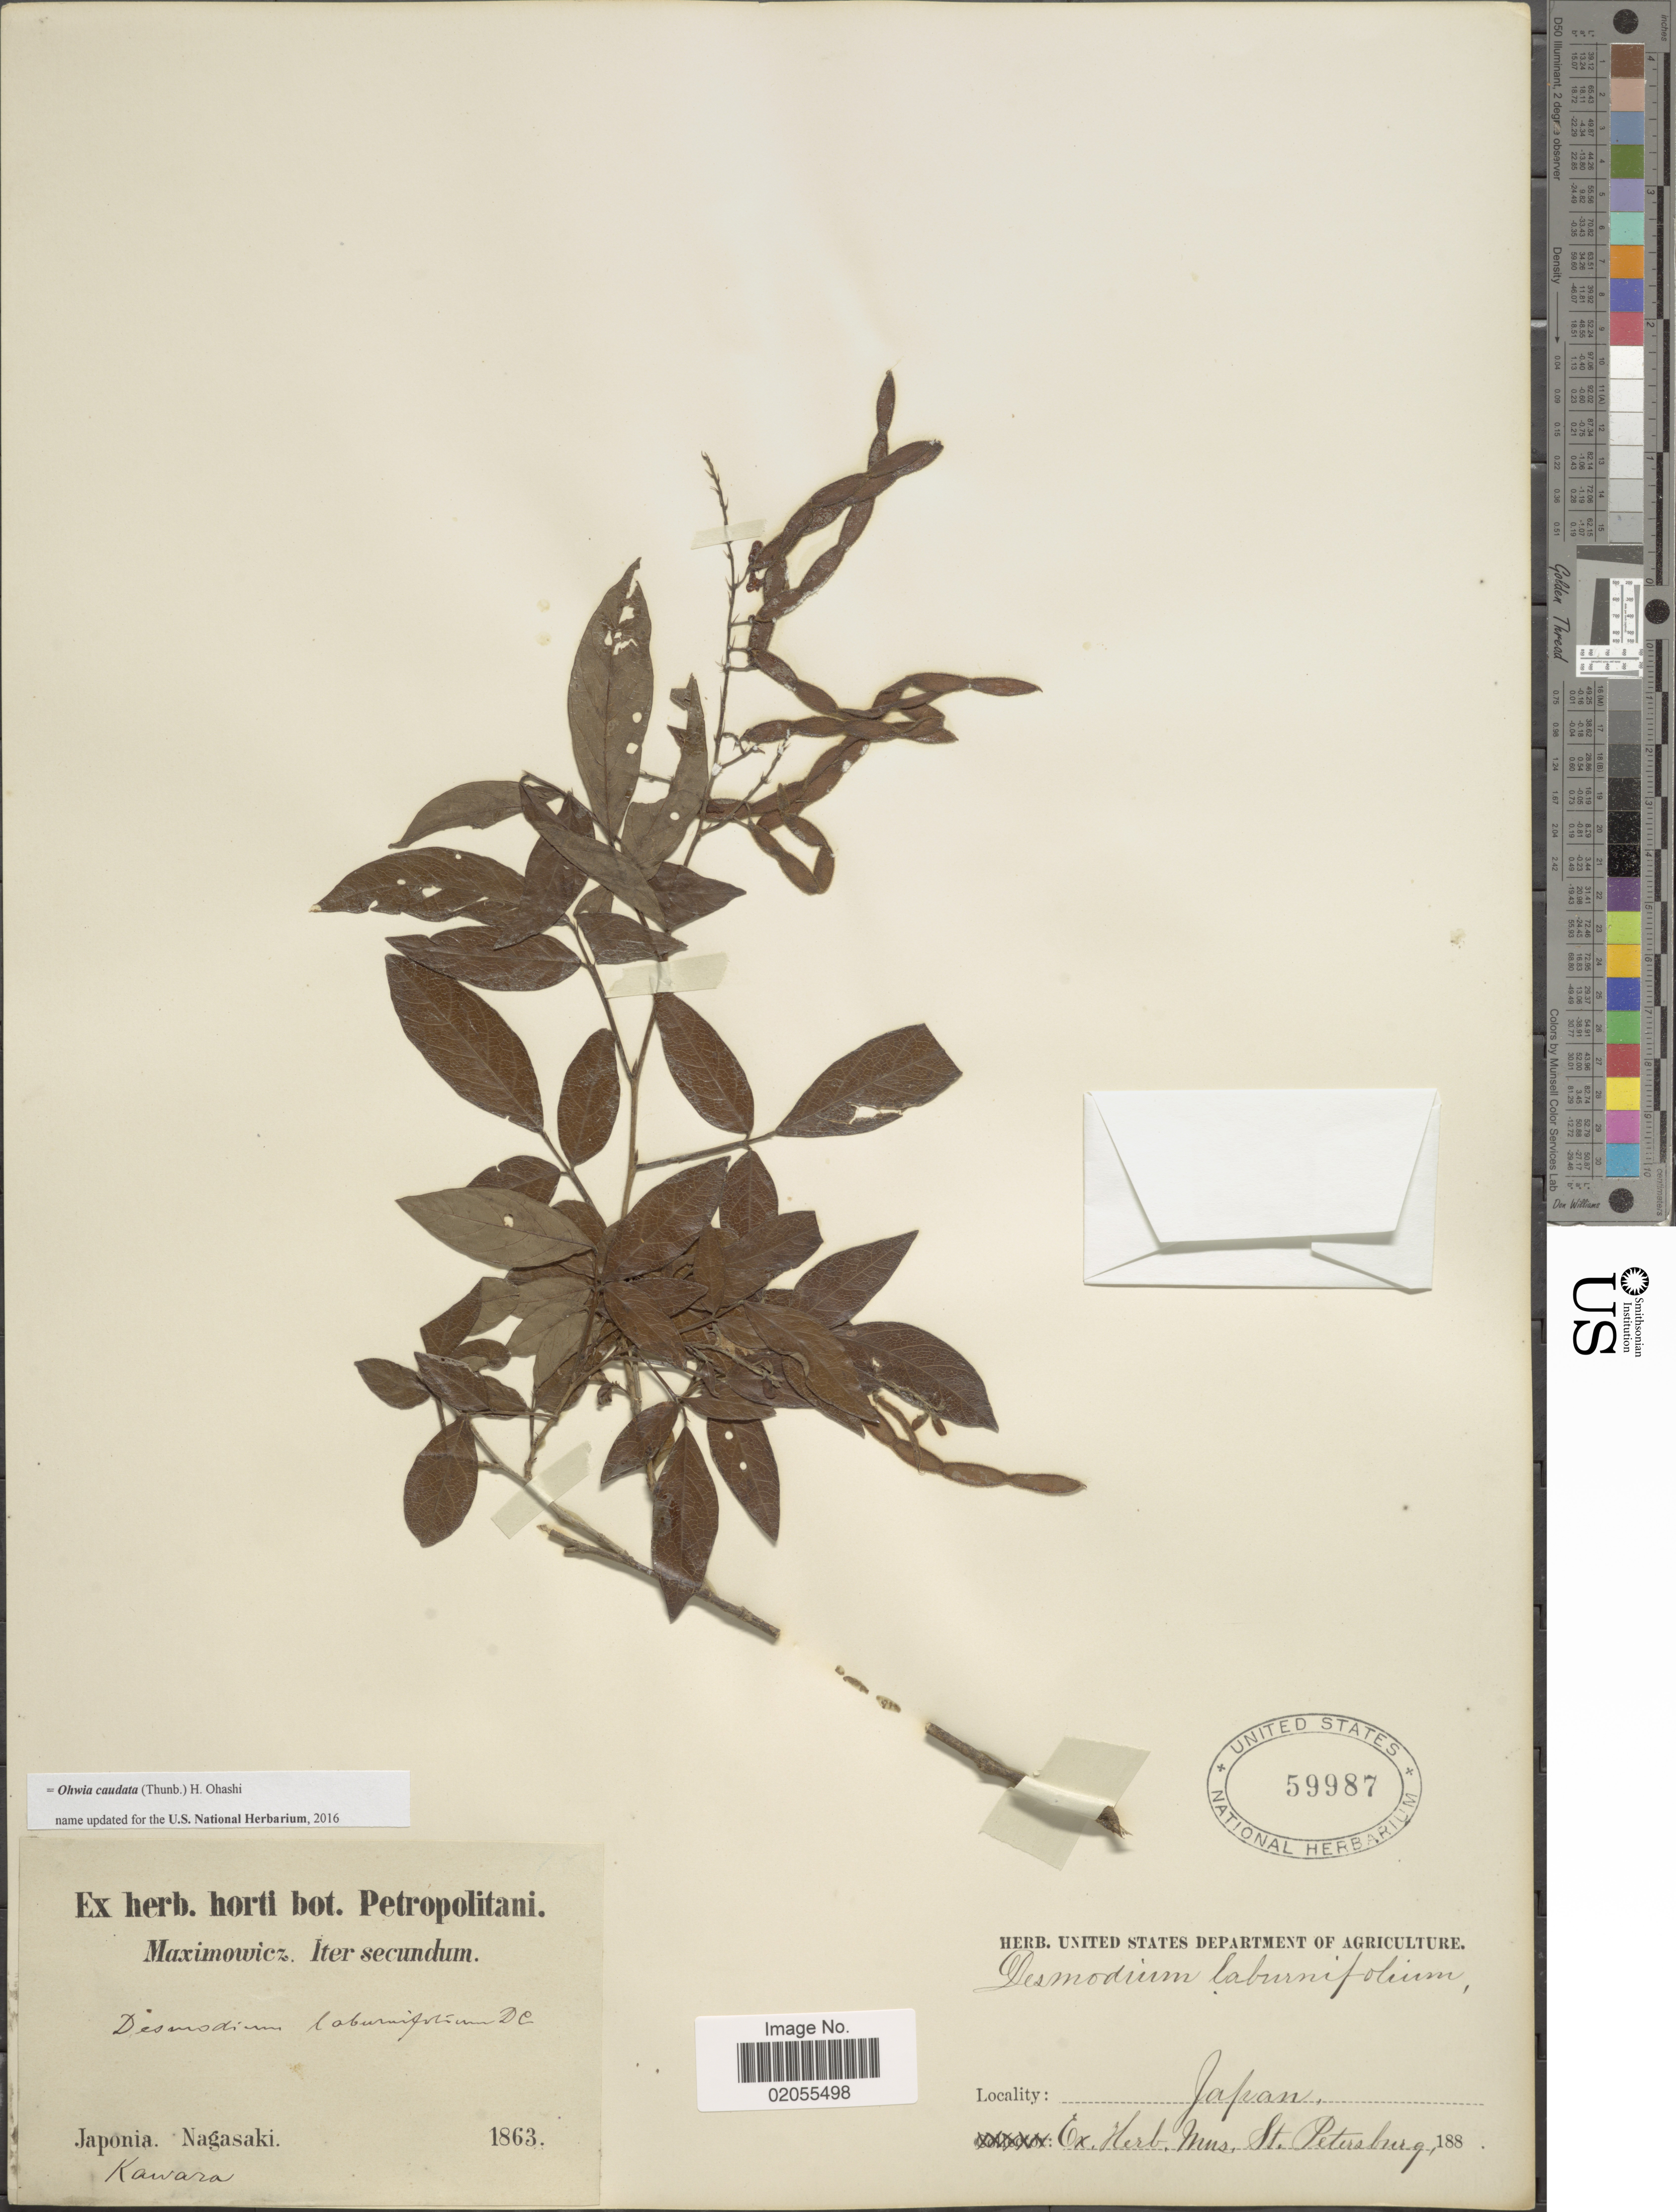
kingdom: Plantae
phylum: Tracheophyta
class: Magnoliopsida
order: Fabales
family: Fabaceae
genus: Ohwia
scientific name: Ohwia caudata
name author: (Thunb.) H. Ohashi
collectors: -. Maximowicz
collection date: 1863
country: Japan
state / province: Nagasaki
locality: Japonia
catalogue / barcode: US 59987